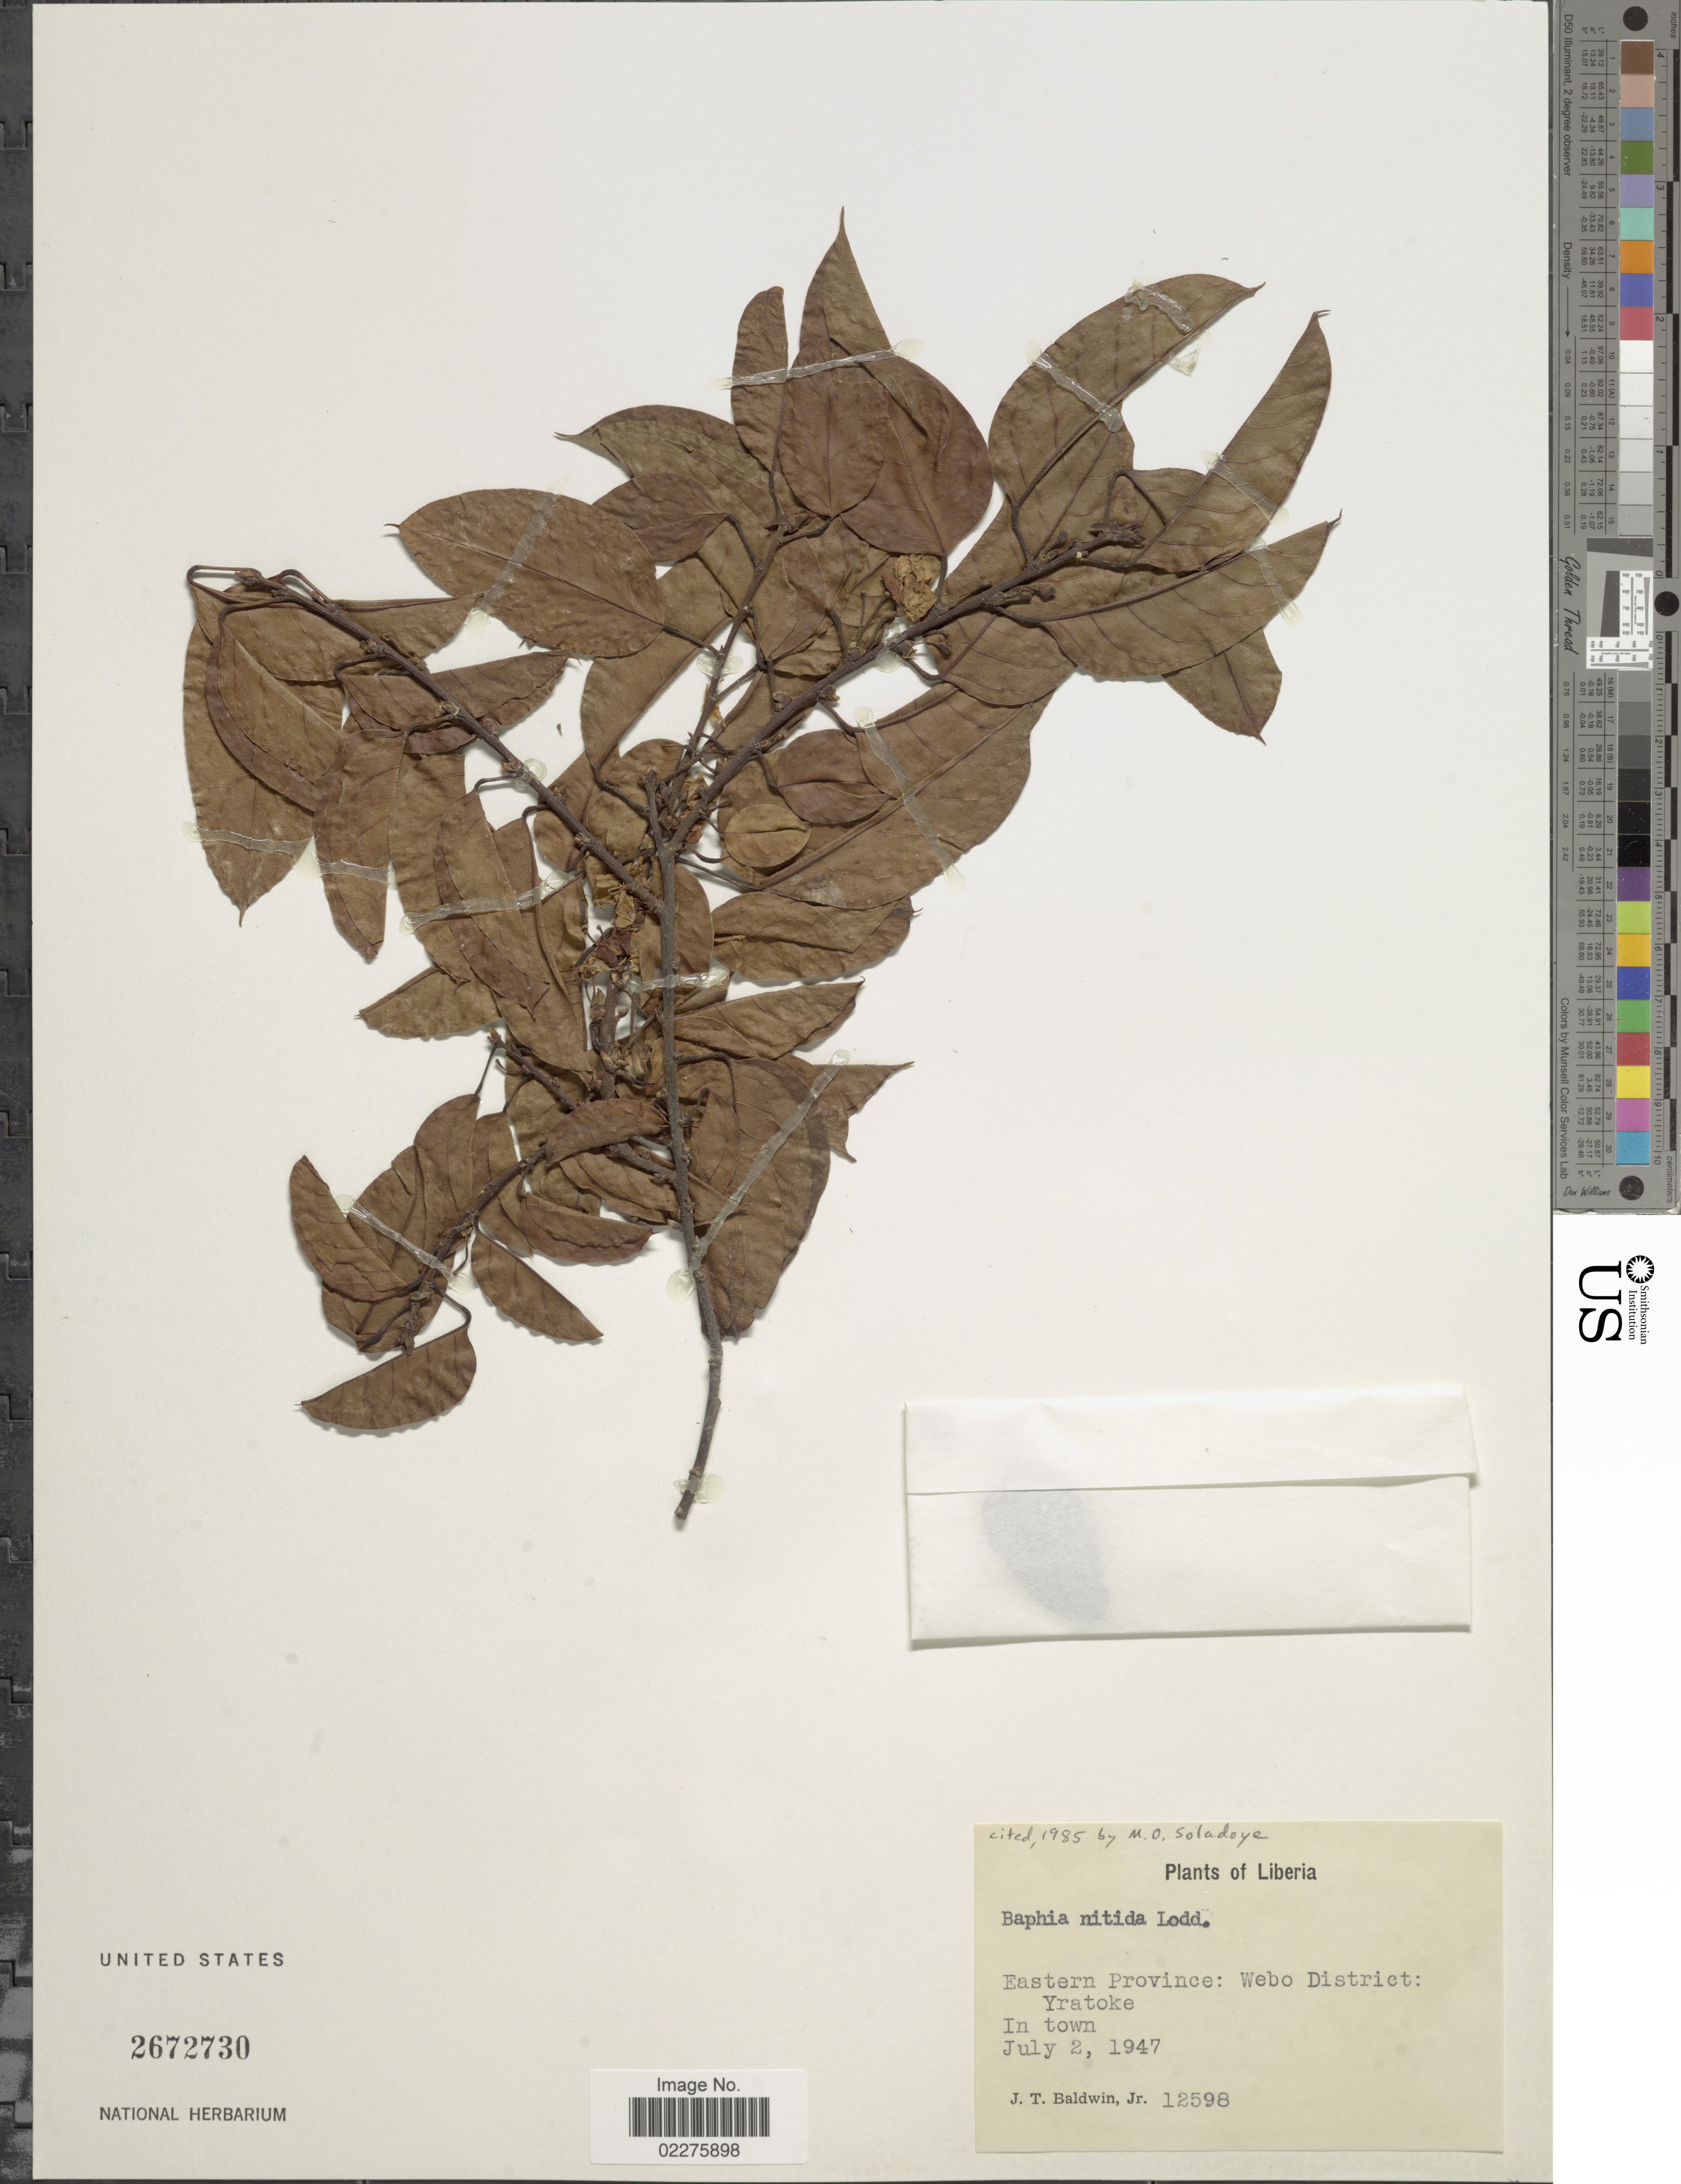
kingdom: Plantae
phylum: Tracheophyta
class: Magnoliopsida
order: Fabales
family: Fabaceae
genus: Baphia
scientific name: Baphia nitida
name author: Lodd.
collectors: J. T. Baldwin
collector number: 12598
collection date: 1947-07-02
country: Liberia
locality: Eastern Province, Webo District, Yratoke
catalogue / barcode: US 2672730